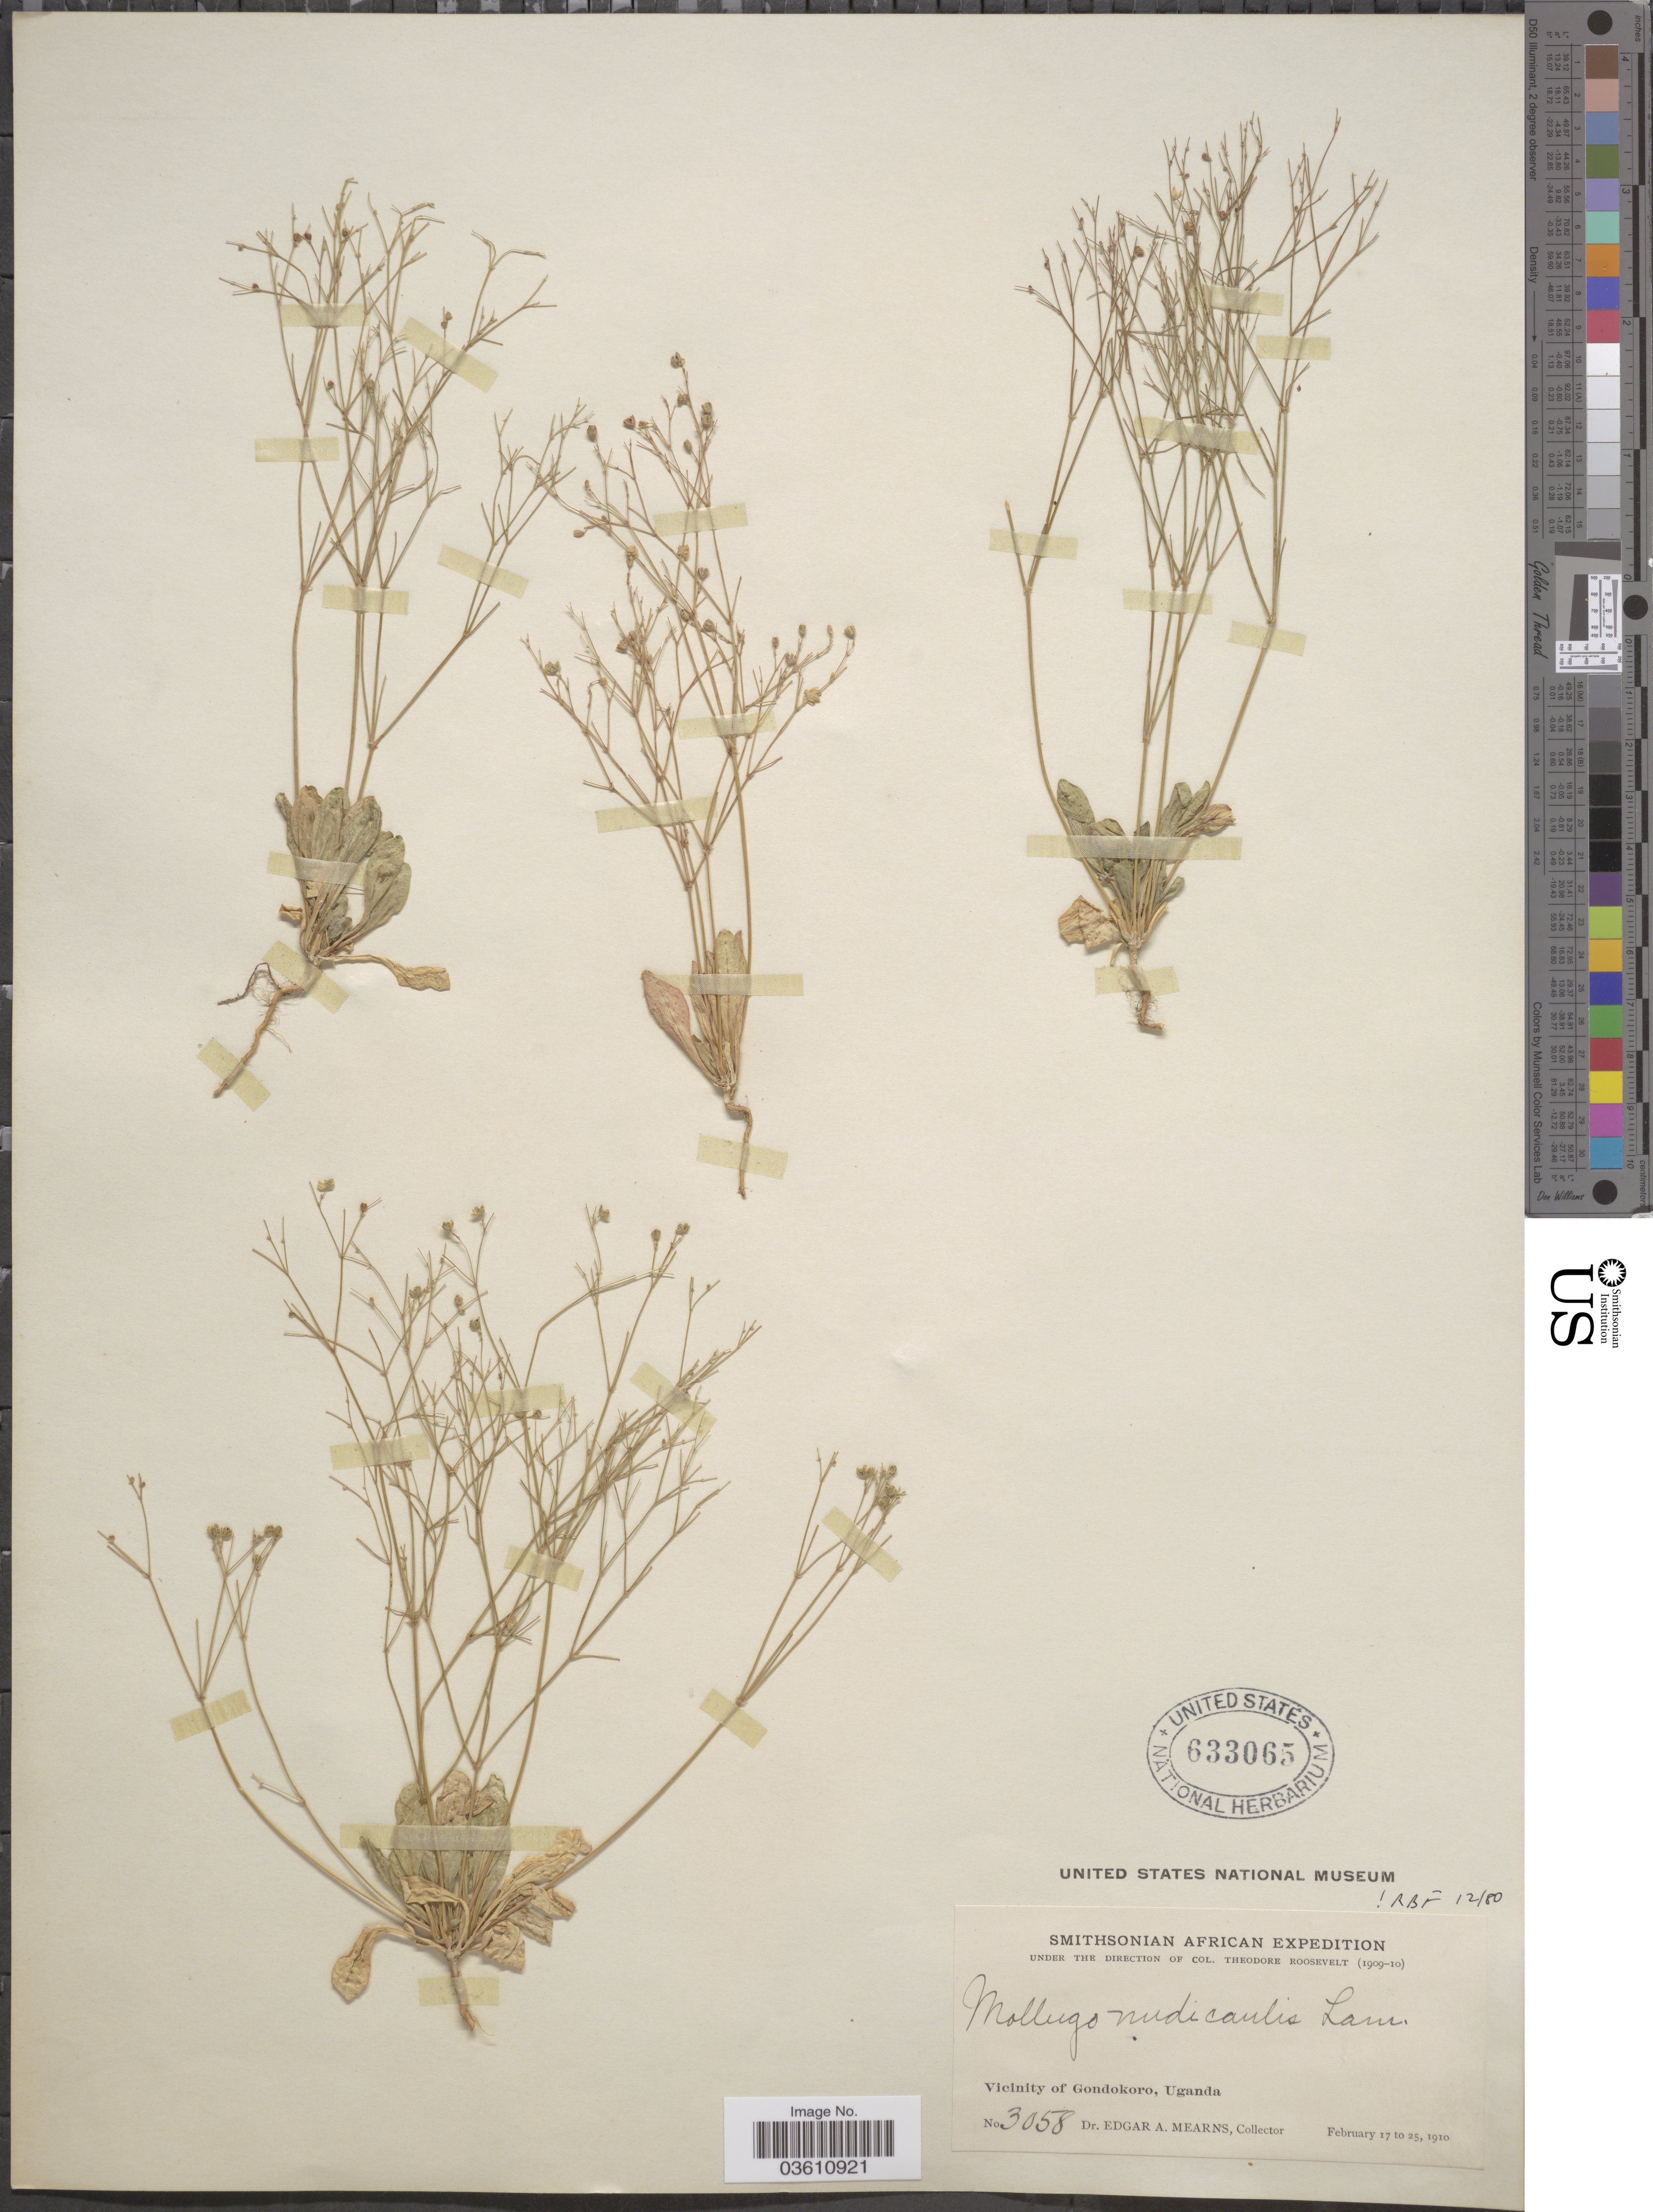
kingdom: Plantae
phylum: Tracheophyta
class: Magnoliopsida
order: Caryophyllales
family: Molluginaceae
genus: Paramollugo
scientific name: Paramollugo nudicaulis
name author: (Lam.) Thulin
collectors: E. A. Mearns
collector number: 3058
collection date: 1910-02-17/1910-02-25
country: Uganda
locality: Vicinity of Gondokoro.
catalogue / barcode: US 633065